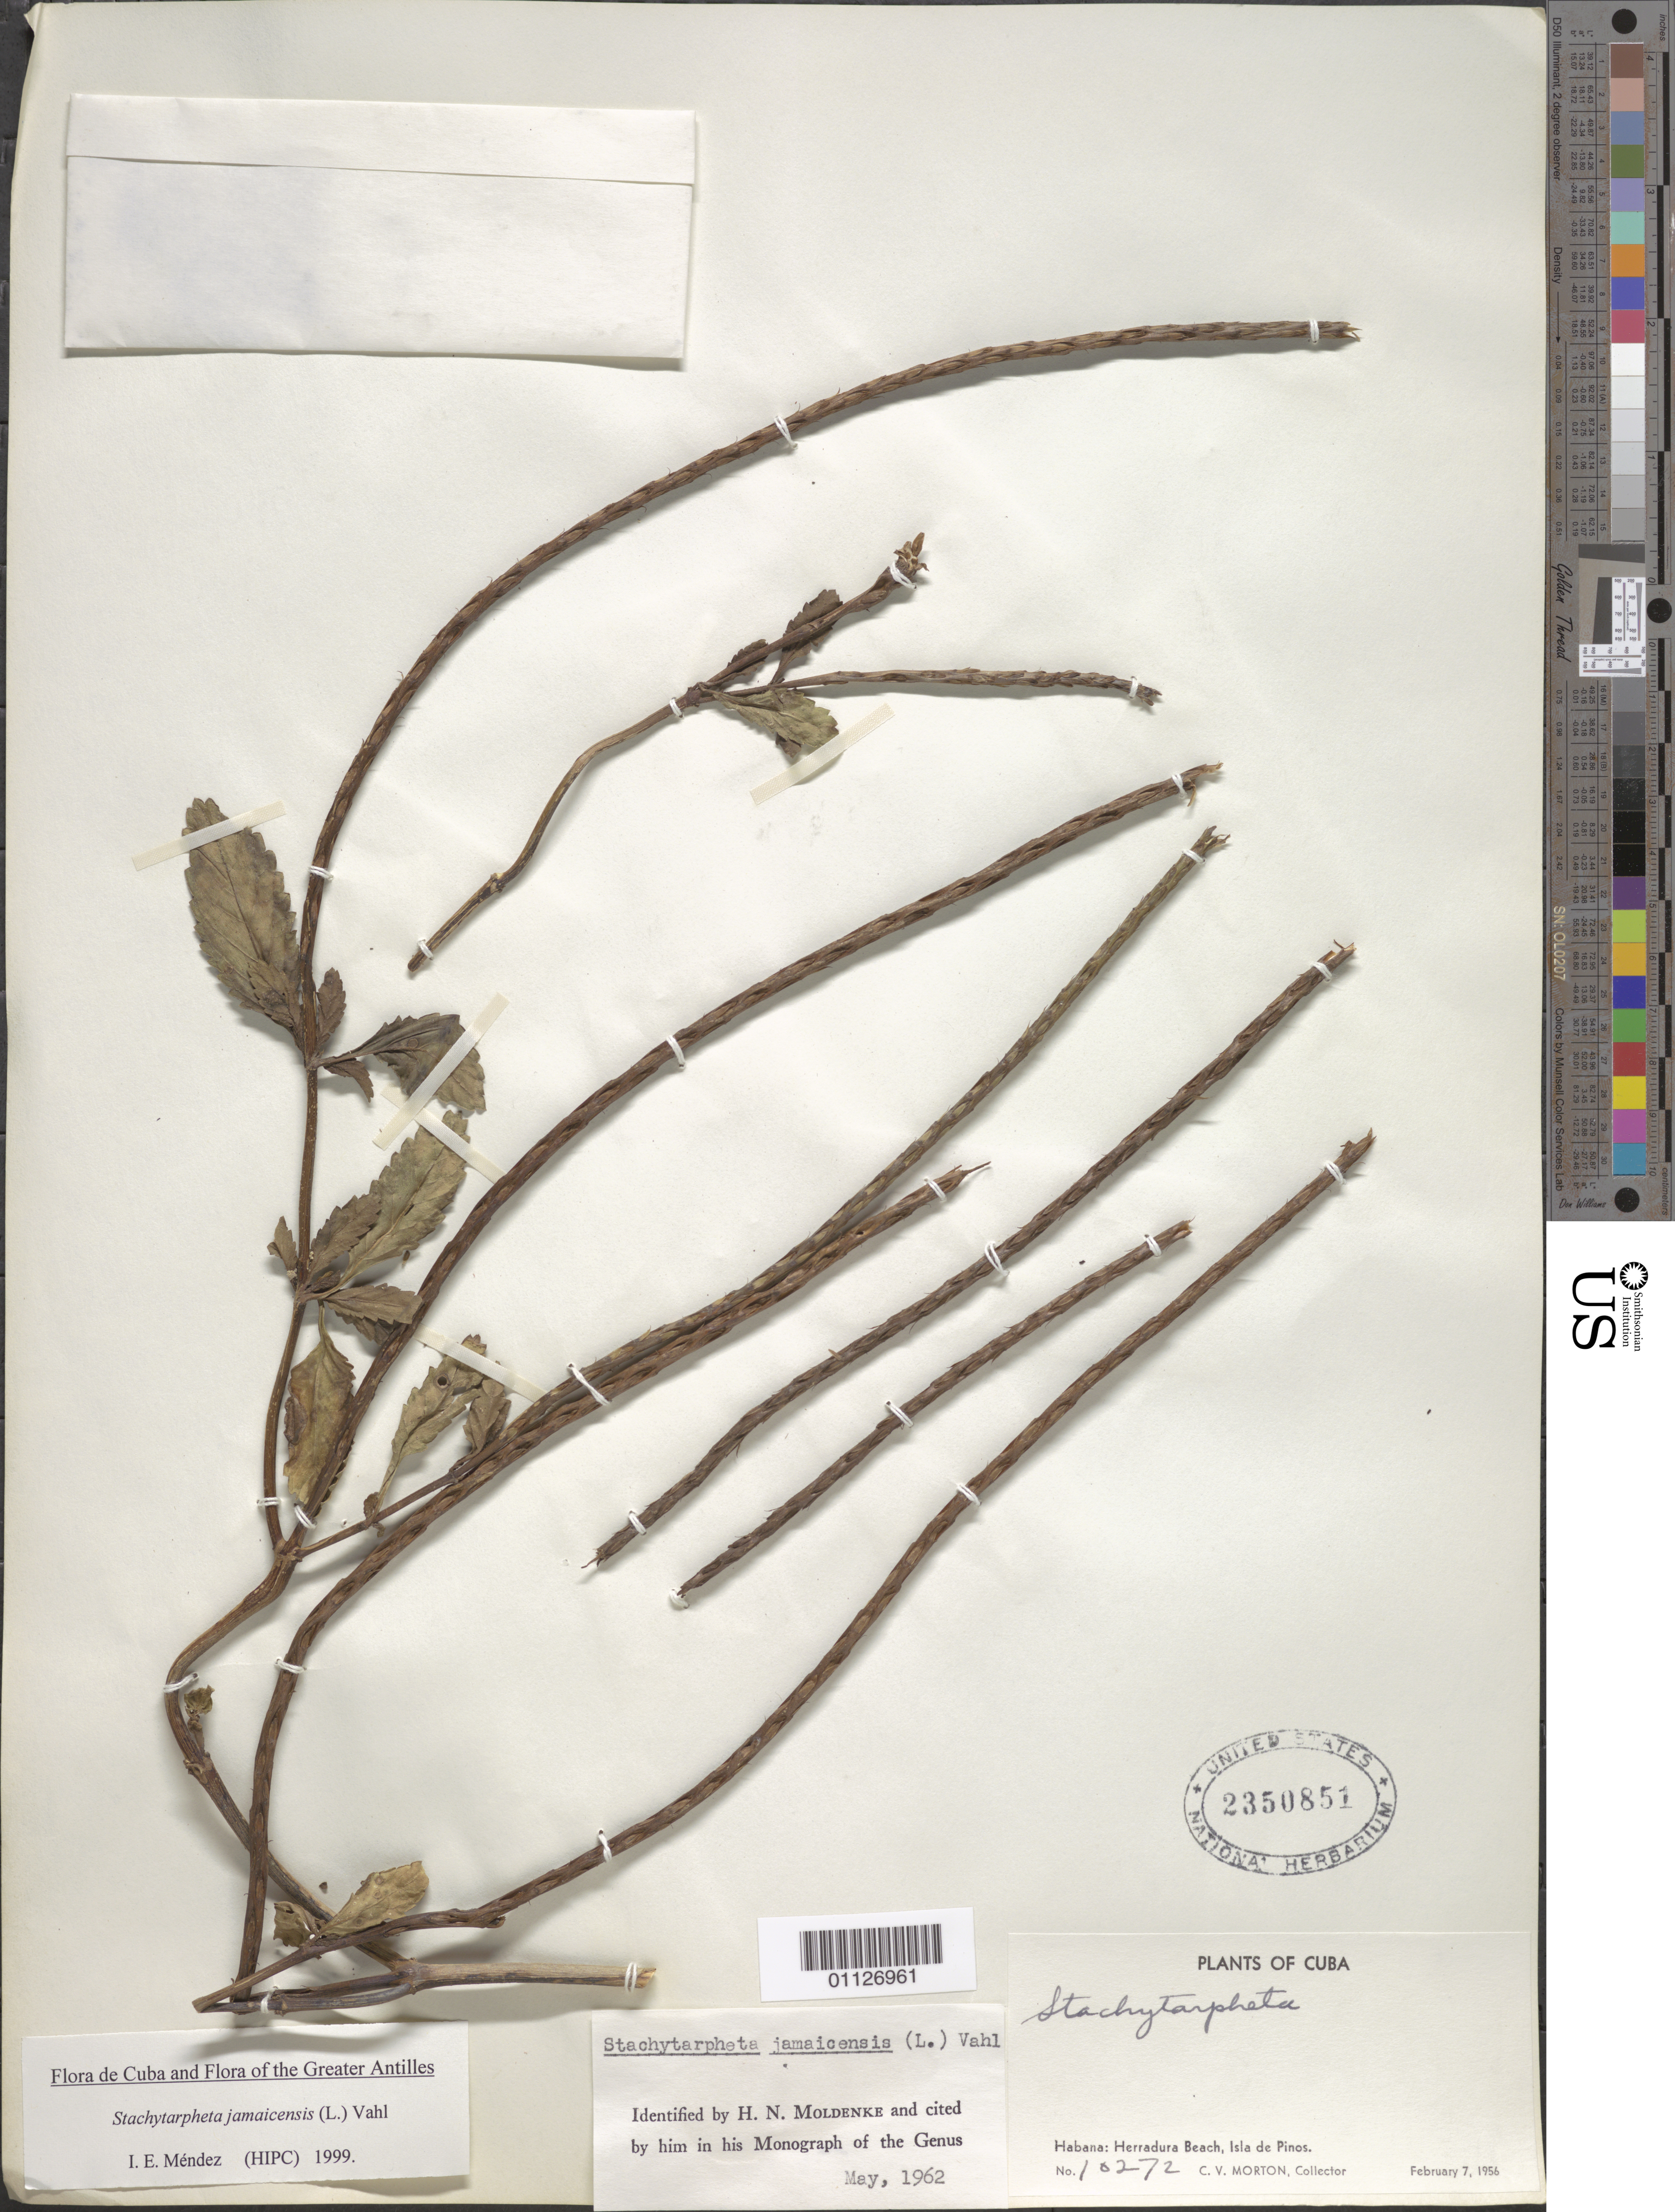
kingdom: Plantae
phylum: Tracheophyta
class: Magnoliopsida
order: Lamiales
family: Verbenaceae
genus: Stachytarpheta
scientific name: Stachytarpheta jamaicensis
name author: (L.) Vahl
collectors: C. V. Morton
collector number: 10272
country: Cuba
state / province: Isla de La Juventud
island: Isla de la Juventud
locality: Herradura Beach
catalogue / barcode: US 235051